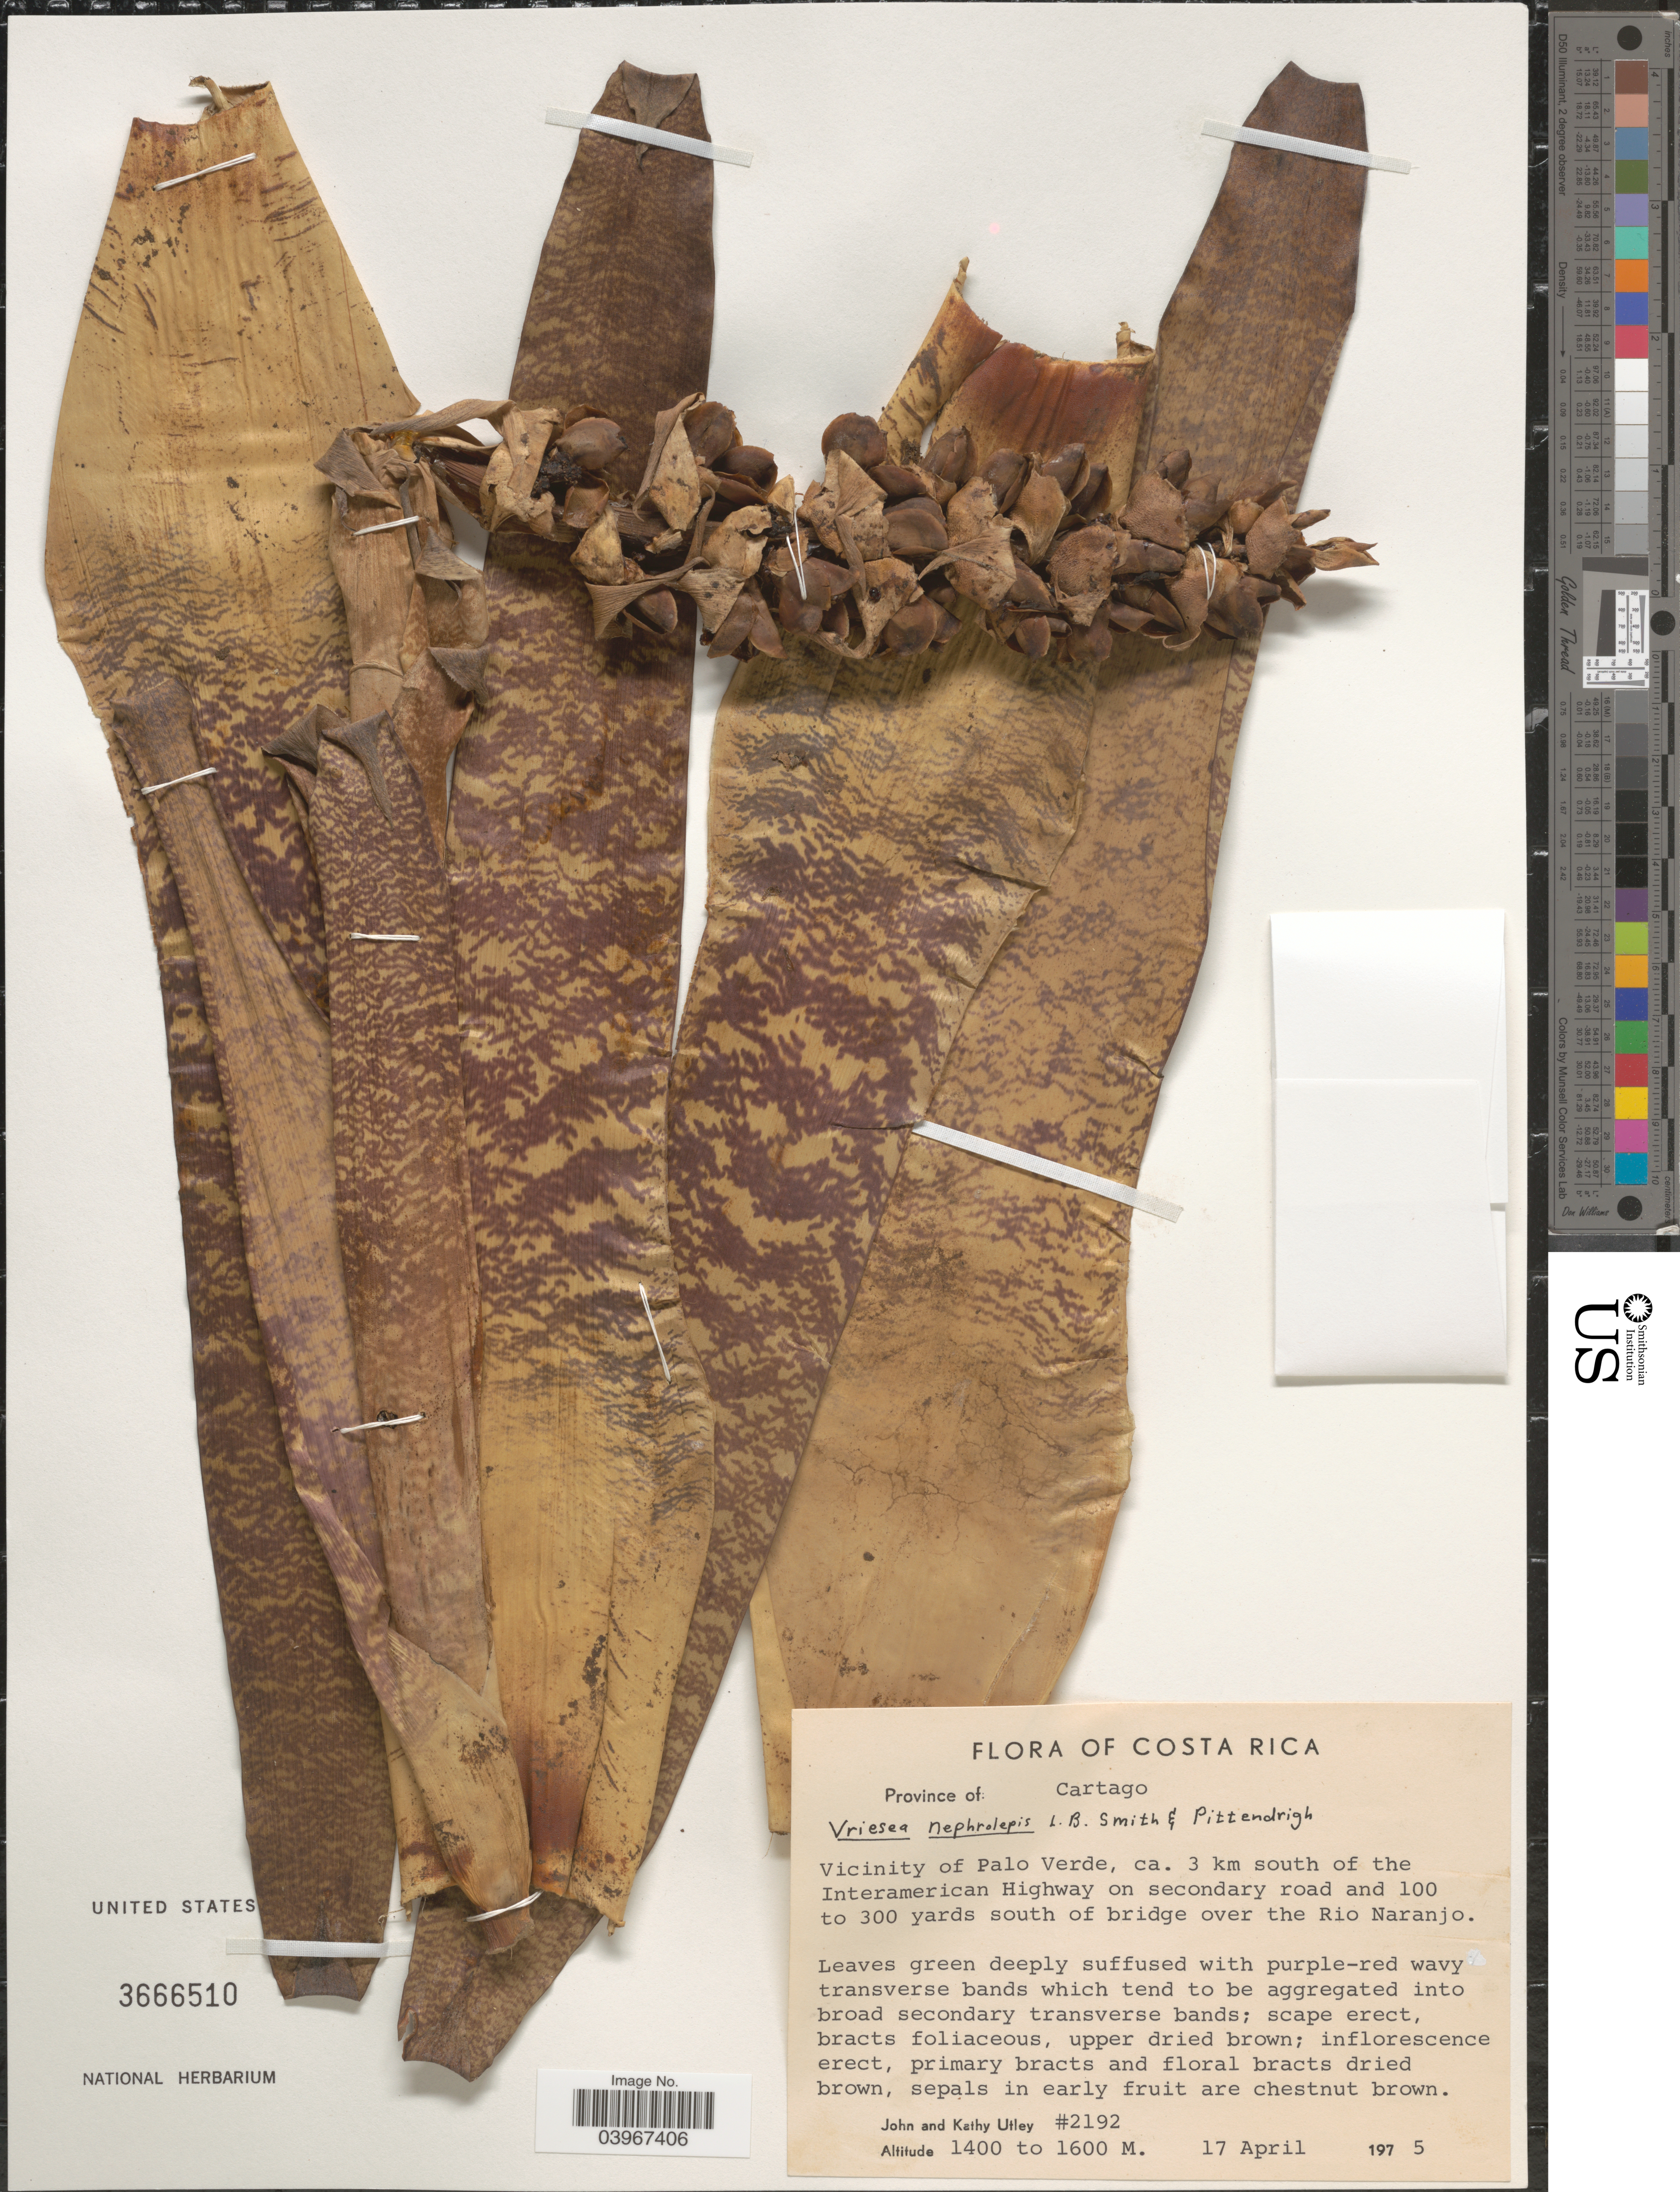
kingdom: Plantae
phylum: Tracheophyta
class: Liliopsida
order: Poales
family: Bromeliaceae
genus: Werauhia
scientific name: Werauhia nephrolepis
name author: (L.B. Sm. & Pittendr.) J.R. Grant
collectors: J. F. Utley & K. Burt-Utley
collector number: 2192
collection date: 1975-04-17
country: Costa Rica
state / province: Cartago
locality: Vicinity of Palo Verde, ca. 3 km south of the Interamerican Highway on secondary road and 100 to 300 yards south of bridge over the Rio Naranjo.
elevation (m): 1400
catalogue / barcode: US 3666510